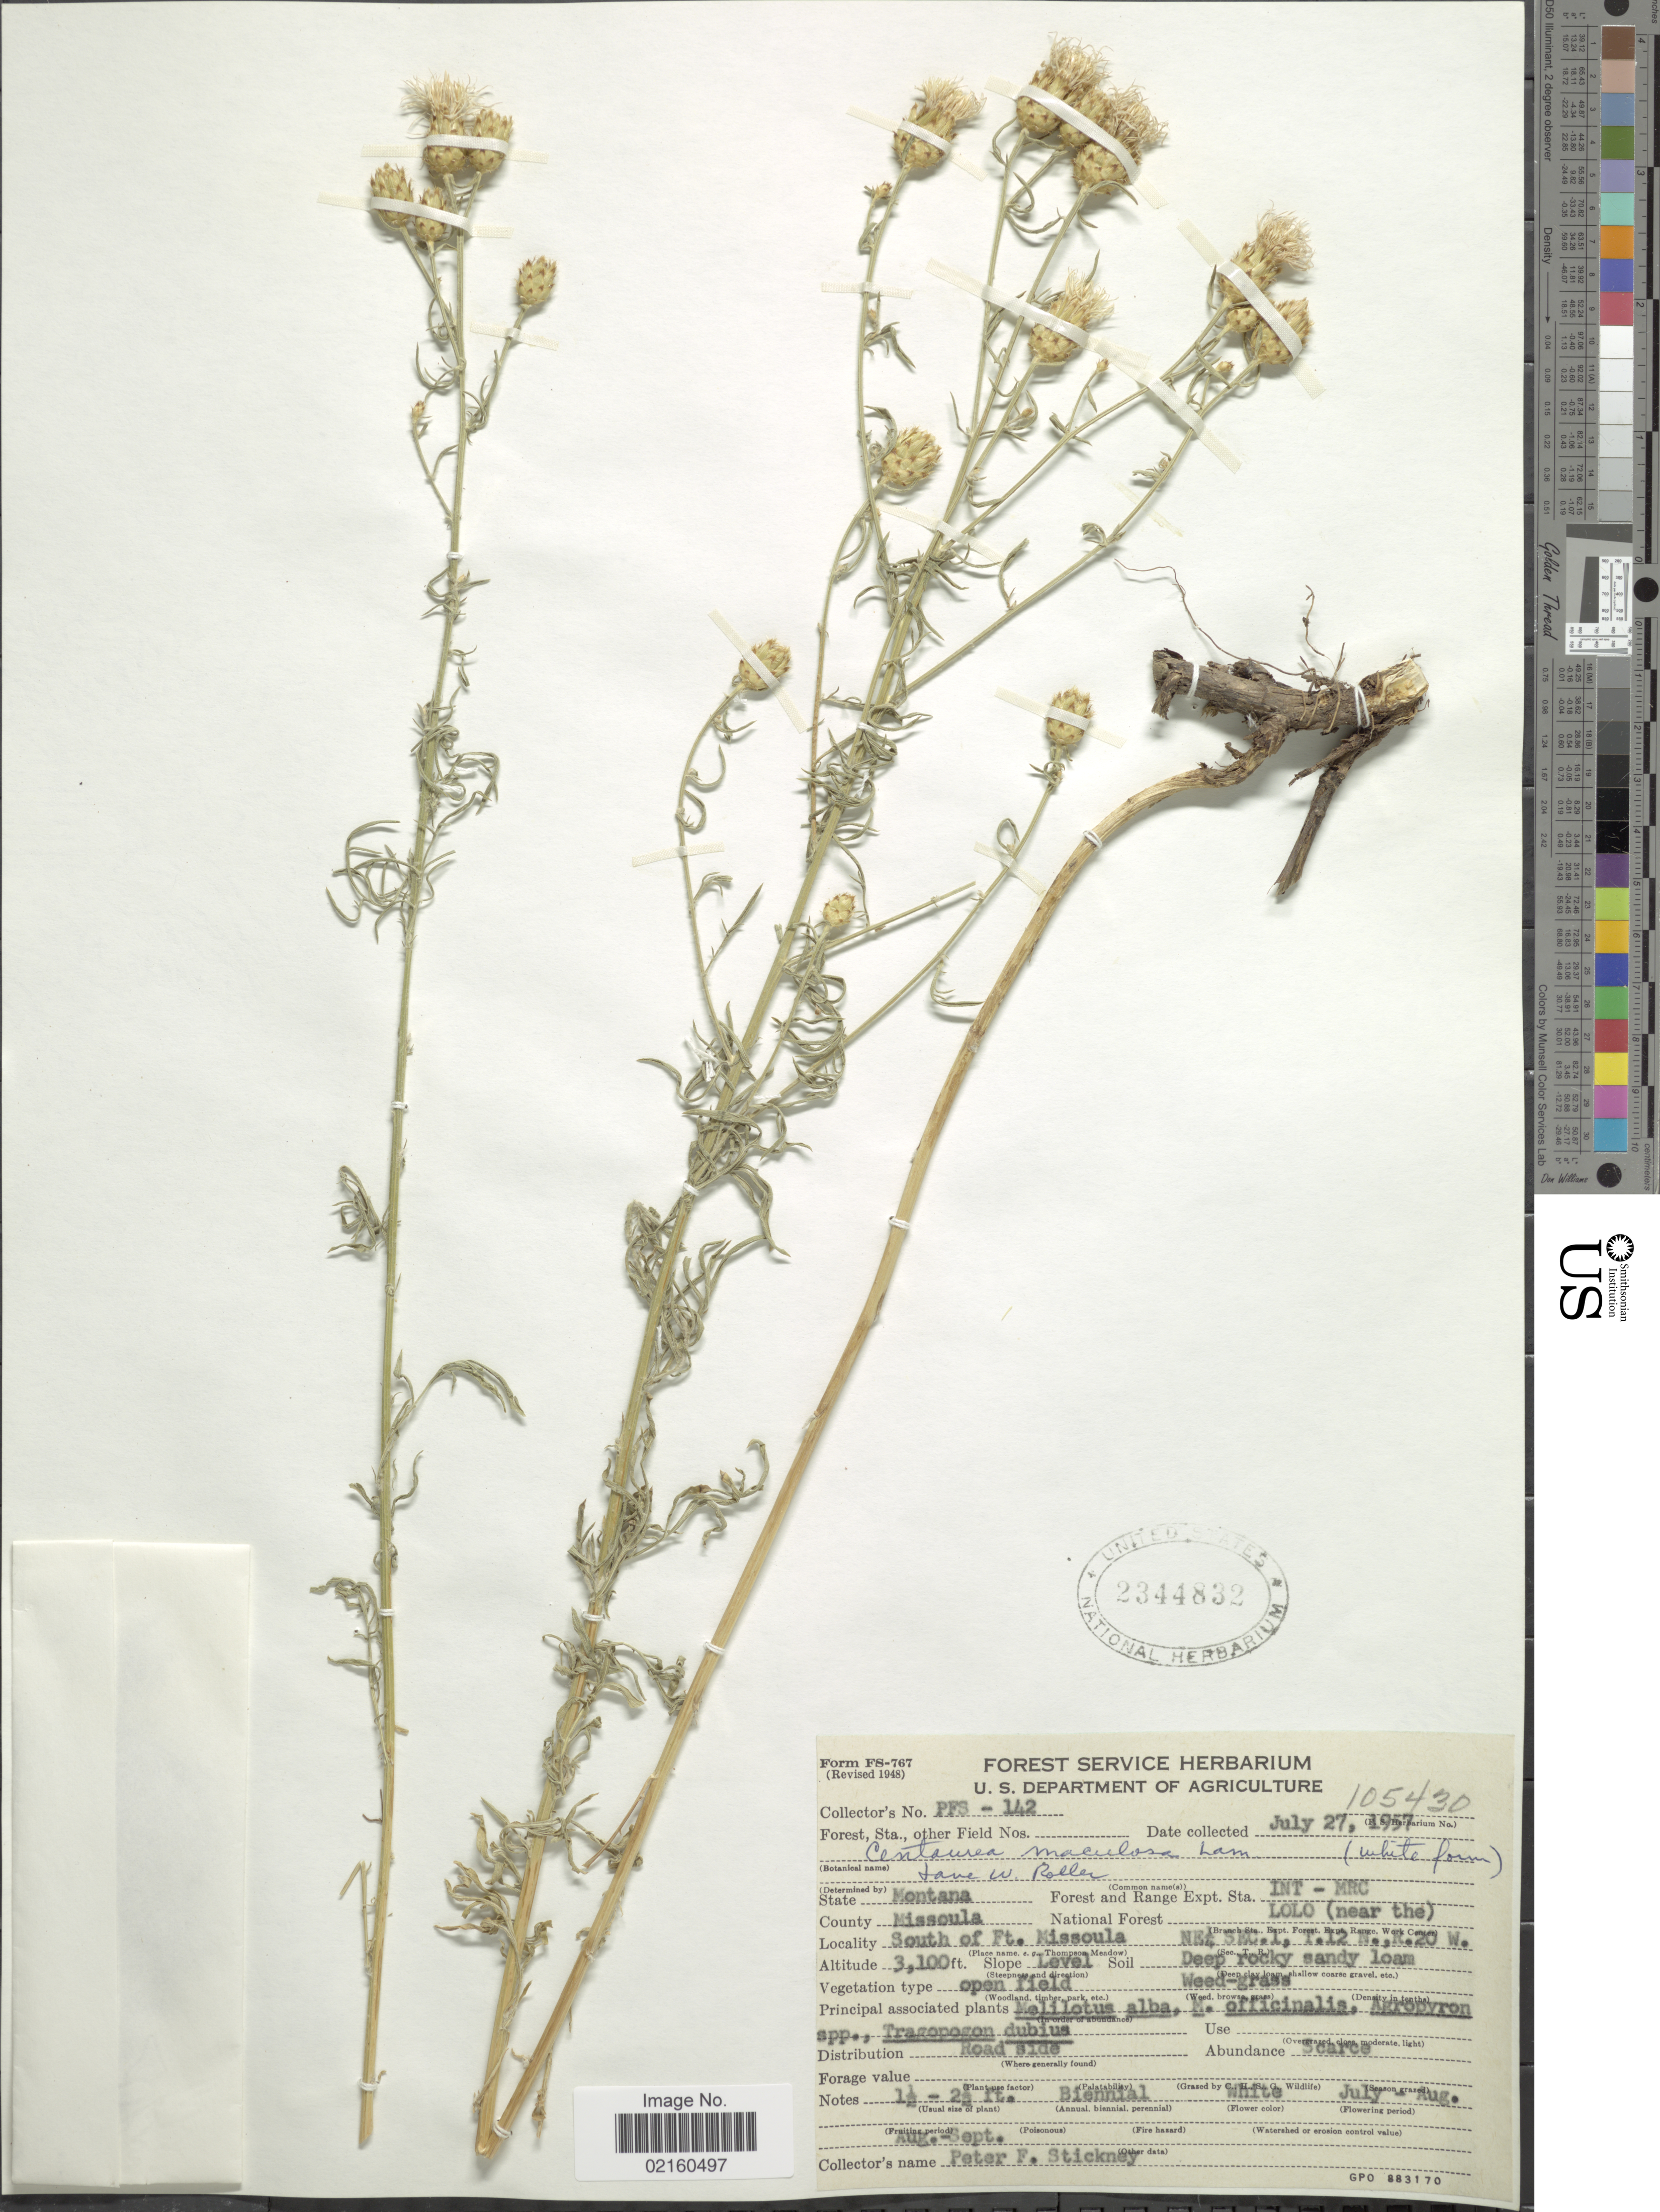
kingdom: Plantae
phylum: Tracheophyta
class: Magnoliopsida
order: Asterales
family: Asteraceae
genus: Centaurea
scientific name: Centaurea stoebe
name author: L.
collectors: P. Stickney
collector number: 105430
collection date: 1957-07-27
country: United States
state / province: Montana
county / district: Missoula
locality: Lolo (near the), South of Ft. Missoula, NE1/4, Sec. 1, T12N, R20W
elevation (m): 945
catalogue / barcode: US 2344832